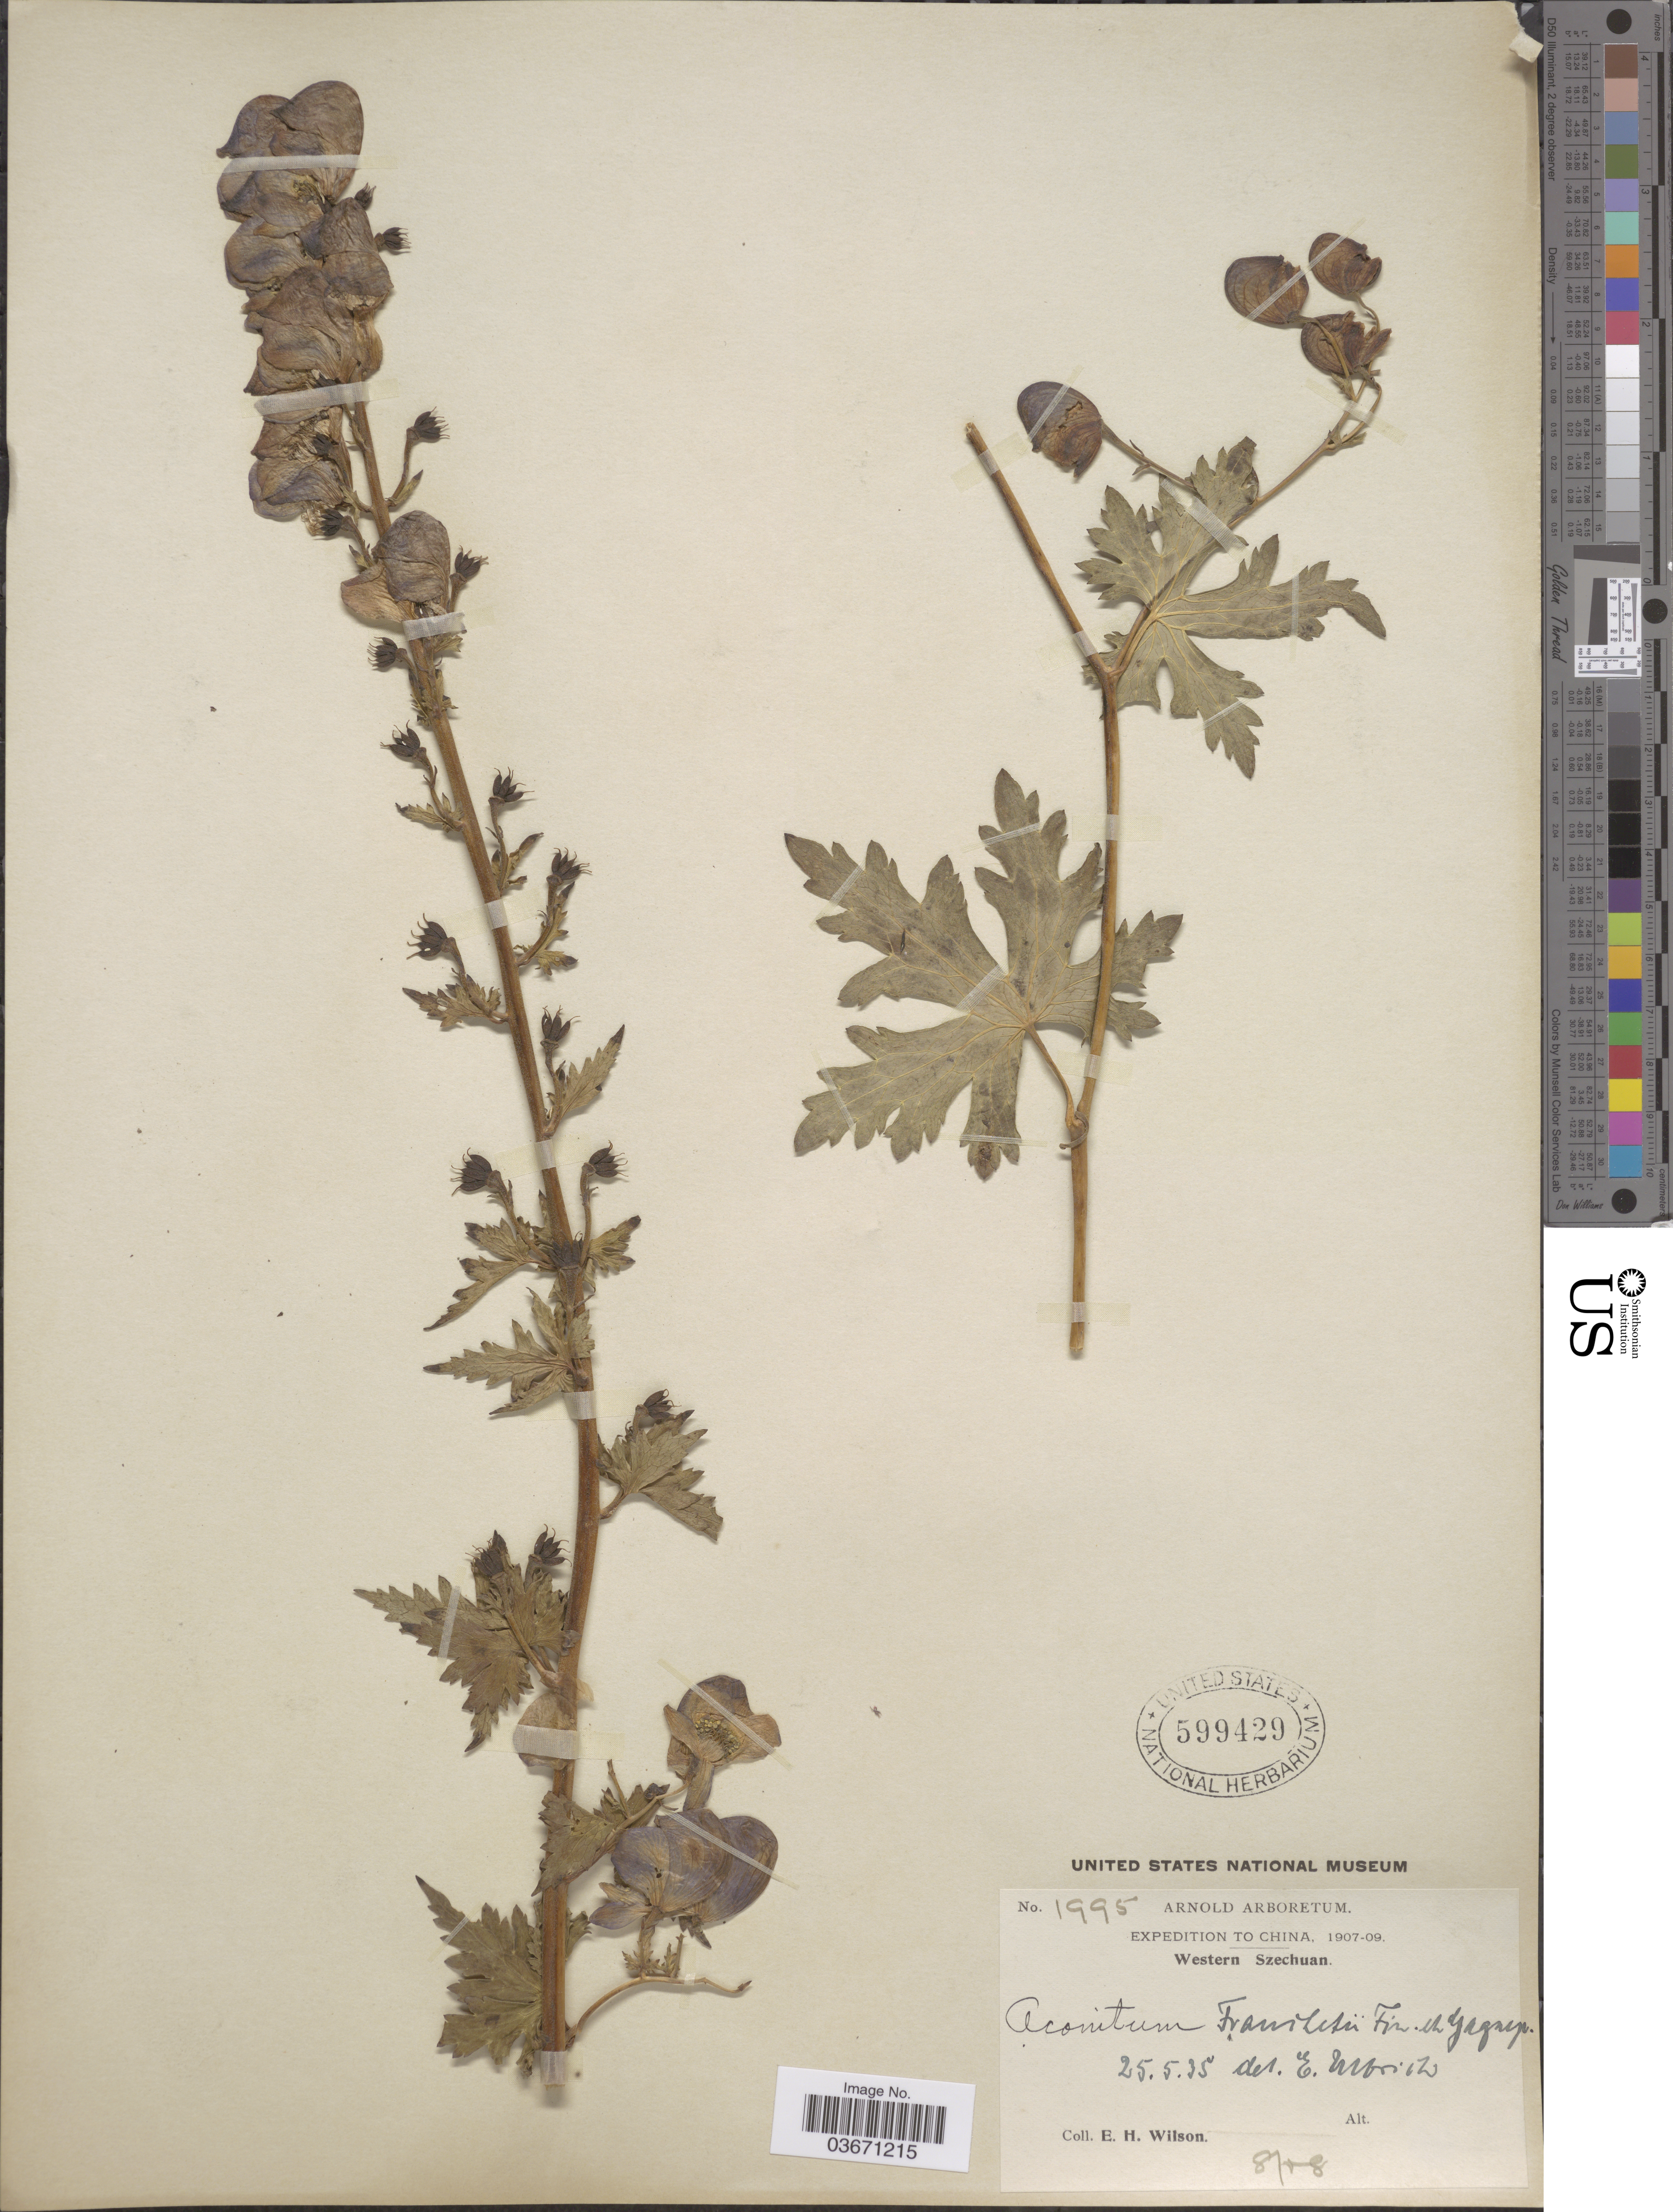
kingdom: Plantae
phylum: Tracheophyta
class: Magnoliopsida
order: Ranunculales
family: Ranunculaceae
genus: Aconitum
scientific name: Aconitum franchetii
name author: Finet & Gagnep.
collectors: E. Wilson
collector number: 1995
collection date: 1908-08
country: China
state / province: Sichuan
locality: Western Szechuan.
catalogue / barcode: US 599429